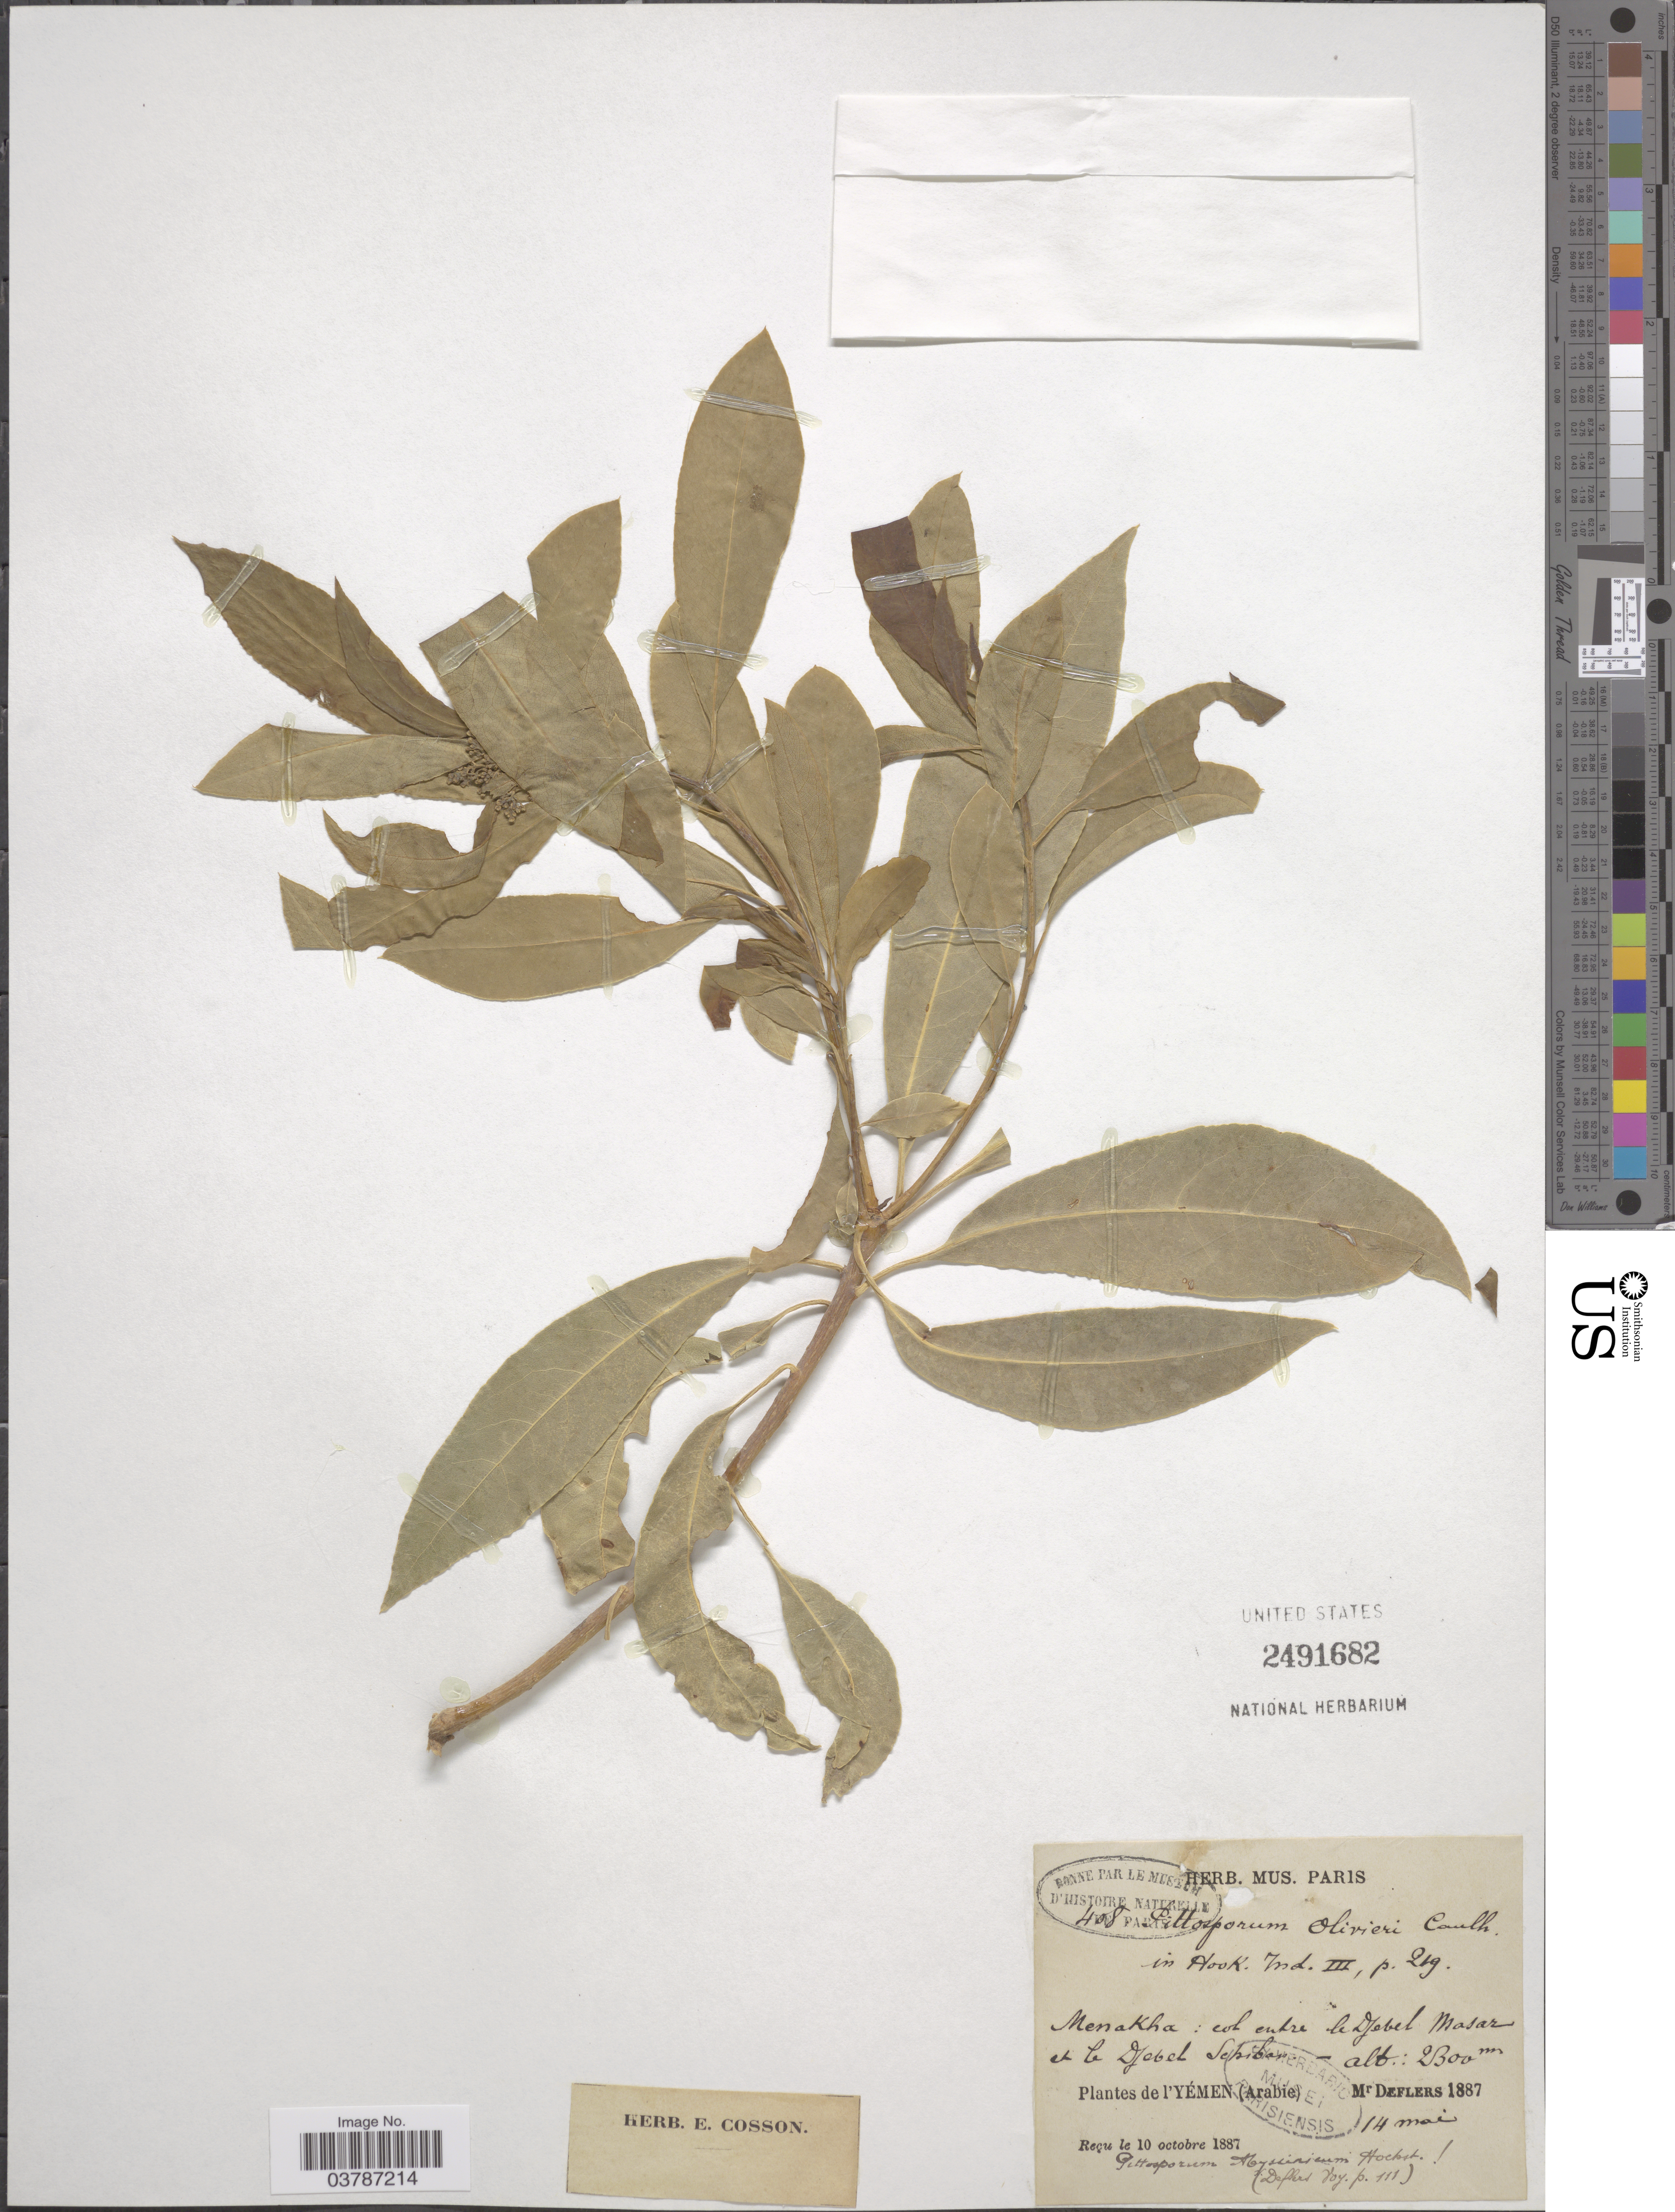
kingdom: Plantae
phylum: Tracheophyta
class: Magnoliopsida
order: Apiales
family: Pittosporaceae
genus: Pittosporum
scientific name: Pittosporum sp.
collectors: Mr. Deflers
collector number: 408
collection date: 1887-05-14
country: Yemen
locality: Menakha: col entre le Djebel Masar et le Djebel Schiban. l' Yemen ( Arabie).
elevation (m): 2300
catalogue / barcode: US 2491682